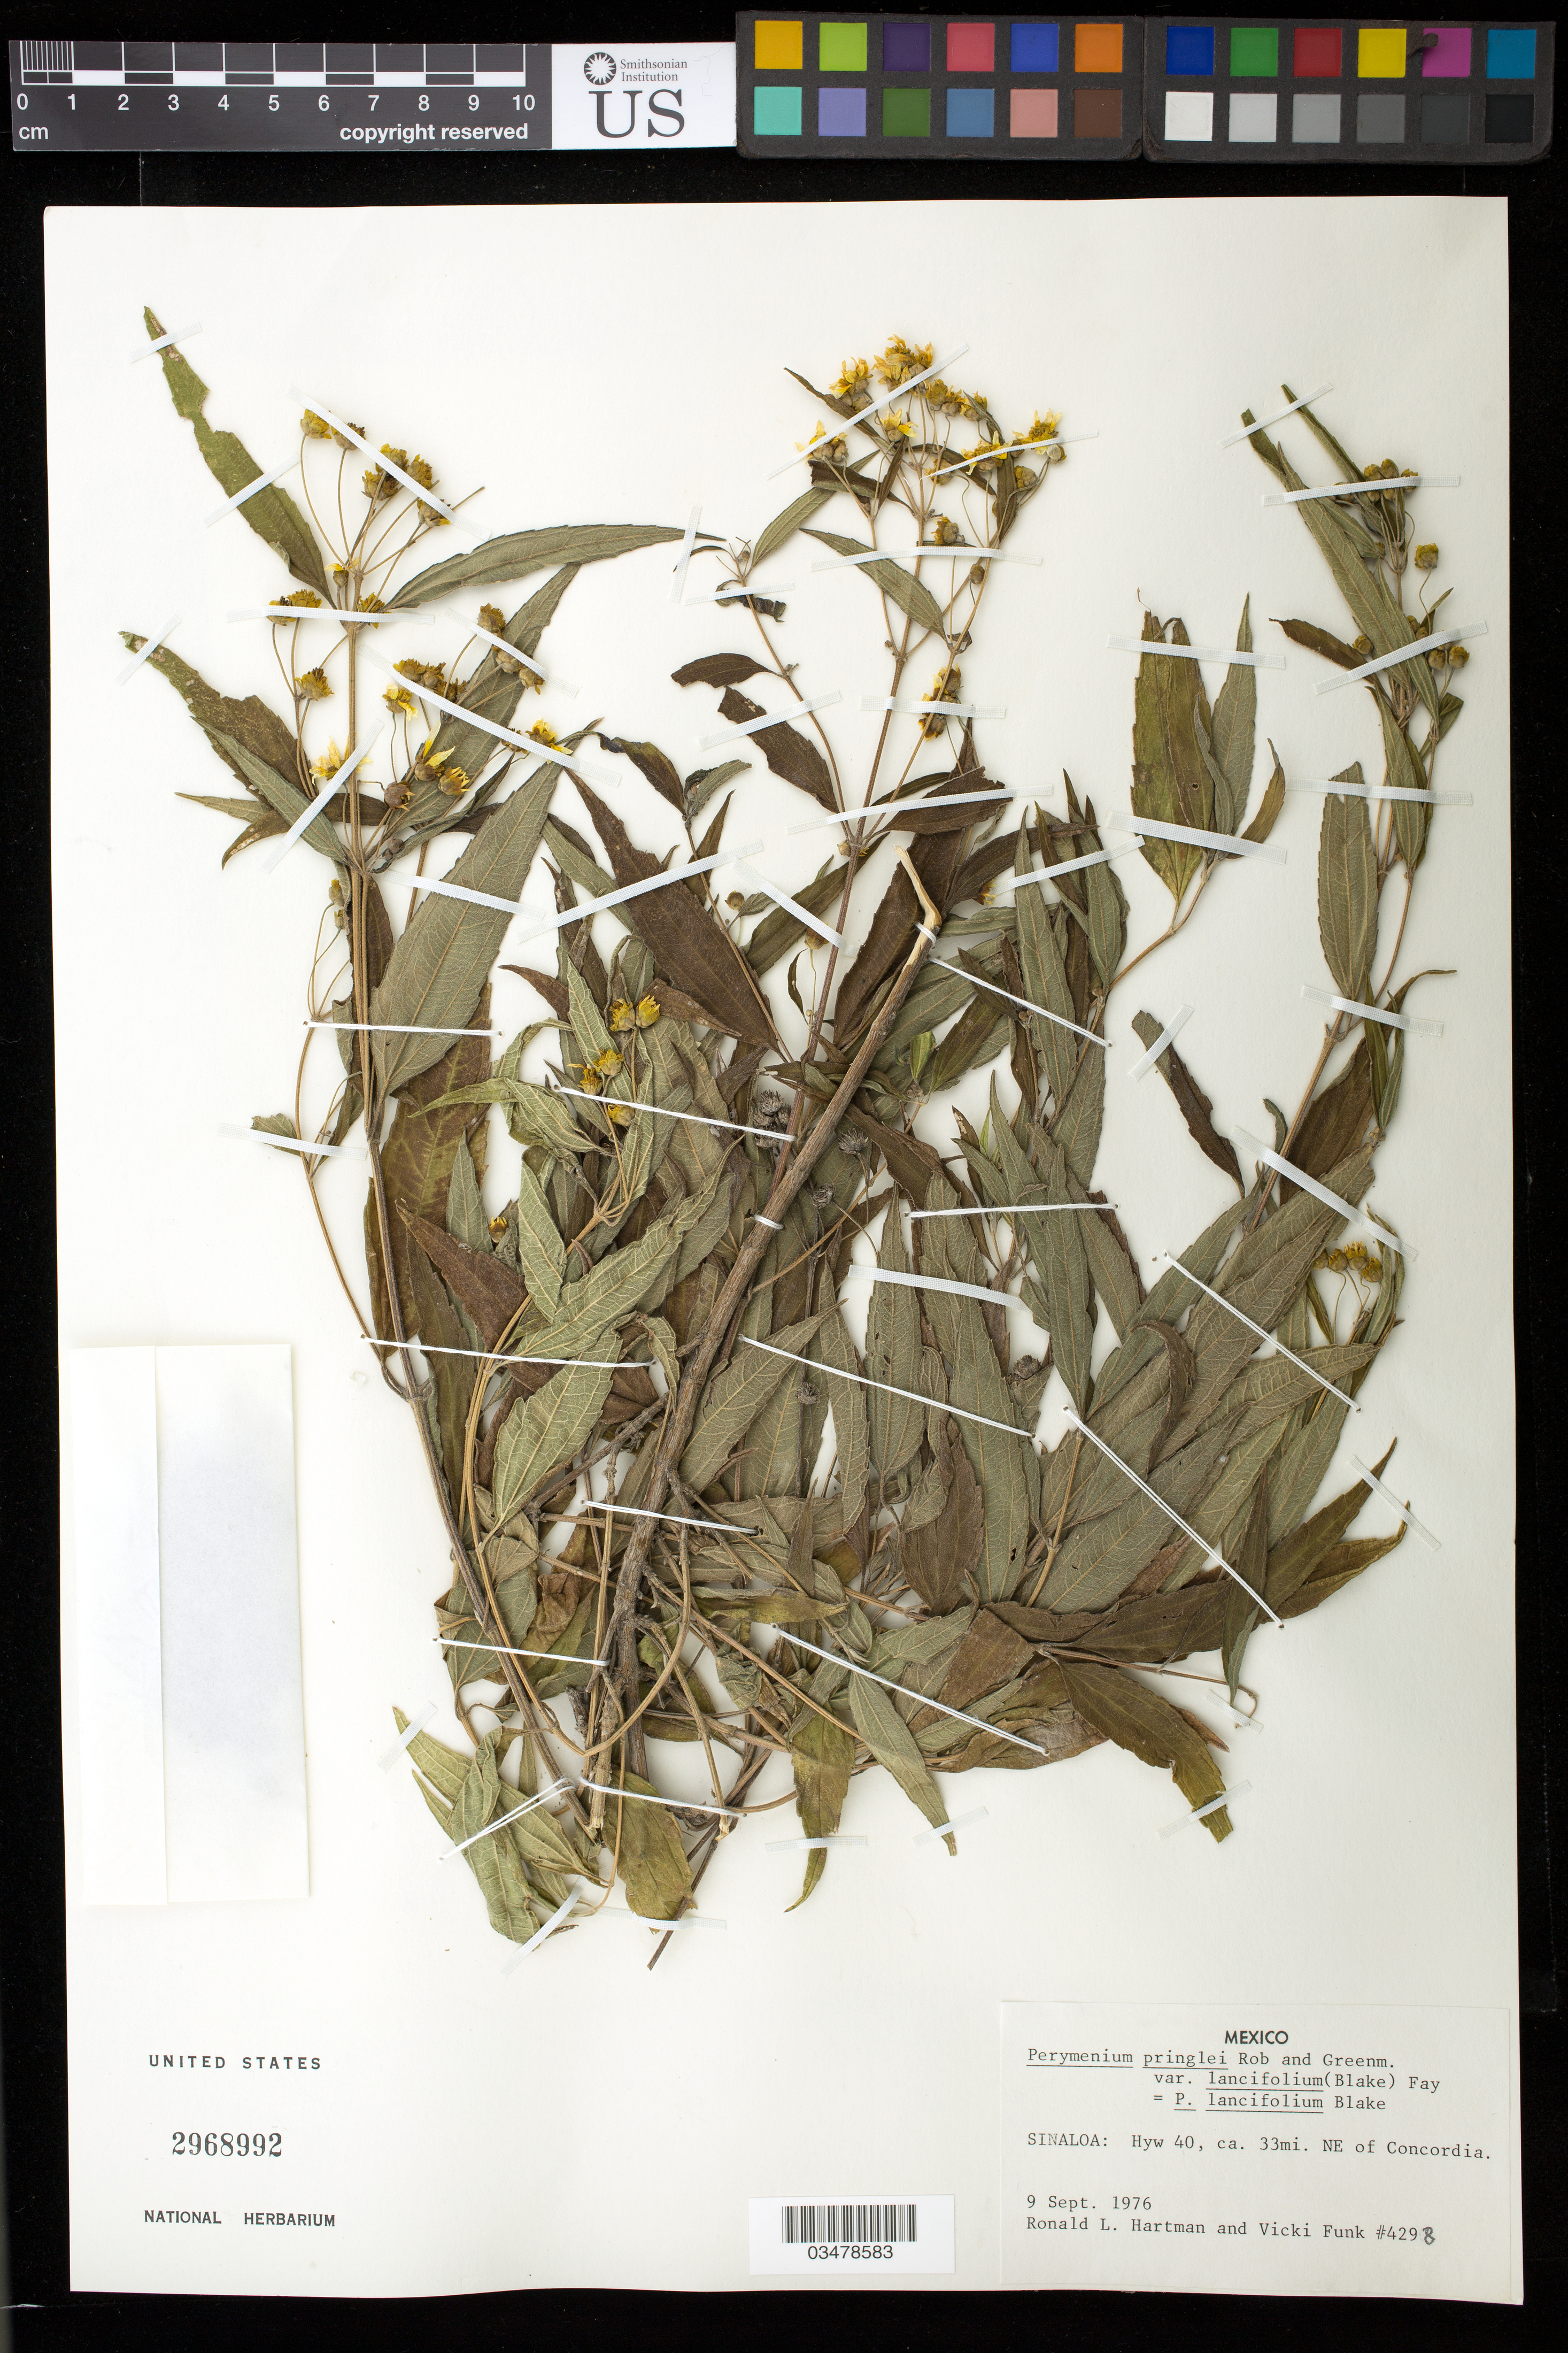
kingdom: Plantae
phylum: Tracheophyta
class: Magnoliopsida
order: Asterales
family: Asteraceae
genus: Perymenium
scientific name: Perymenium lancifolium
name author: S.F. Blake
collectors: R. Hartman, V. Funk & F. Chiang C.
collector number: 4298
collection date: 1976-09-09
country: Mexico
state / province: Sinaloa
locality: Hwy. 40, ca. 33 mi NE of Concordia, near Microondas.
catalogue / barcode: US 2968992